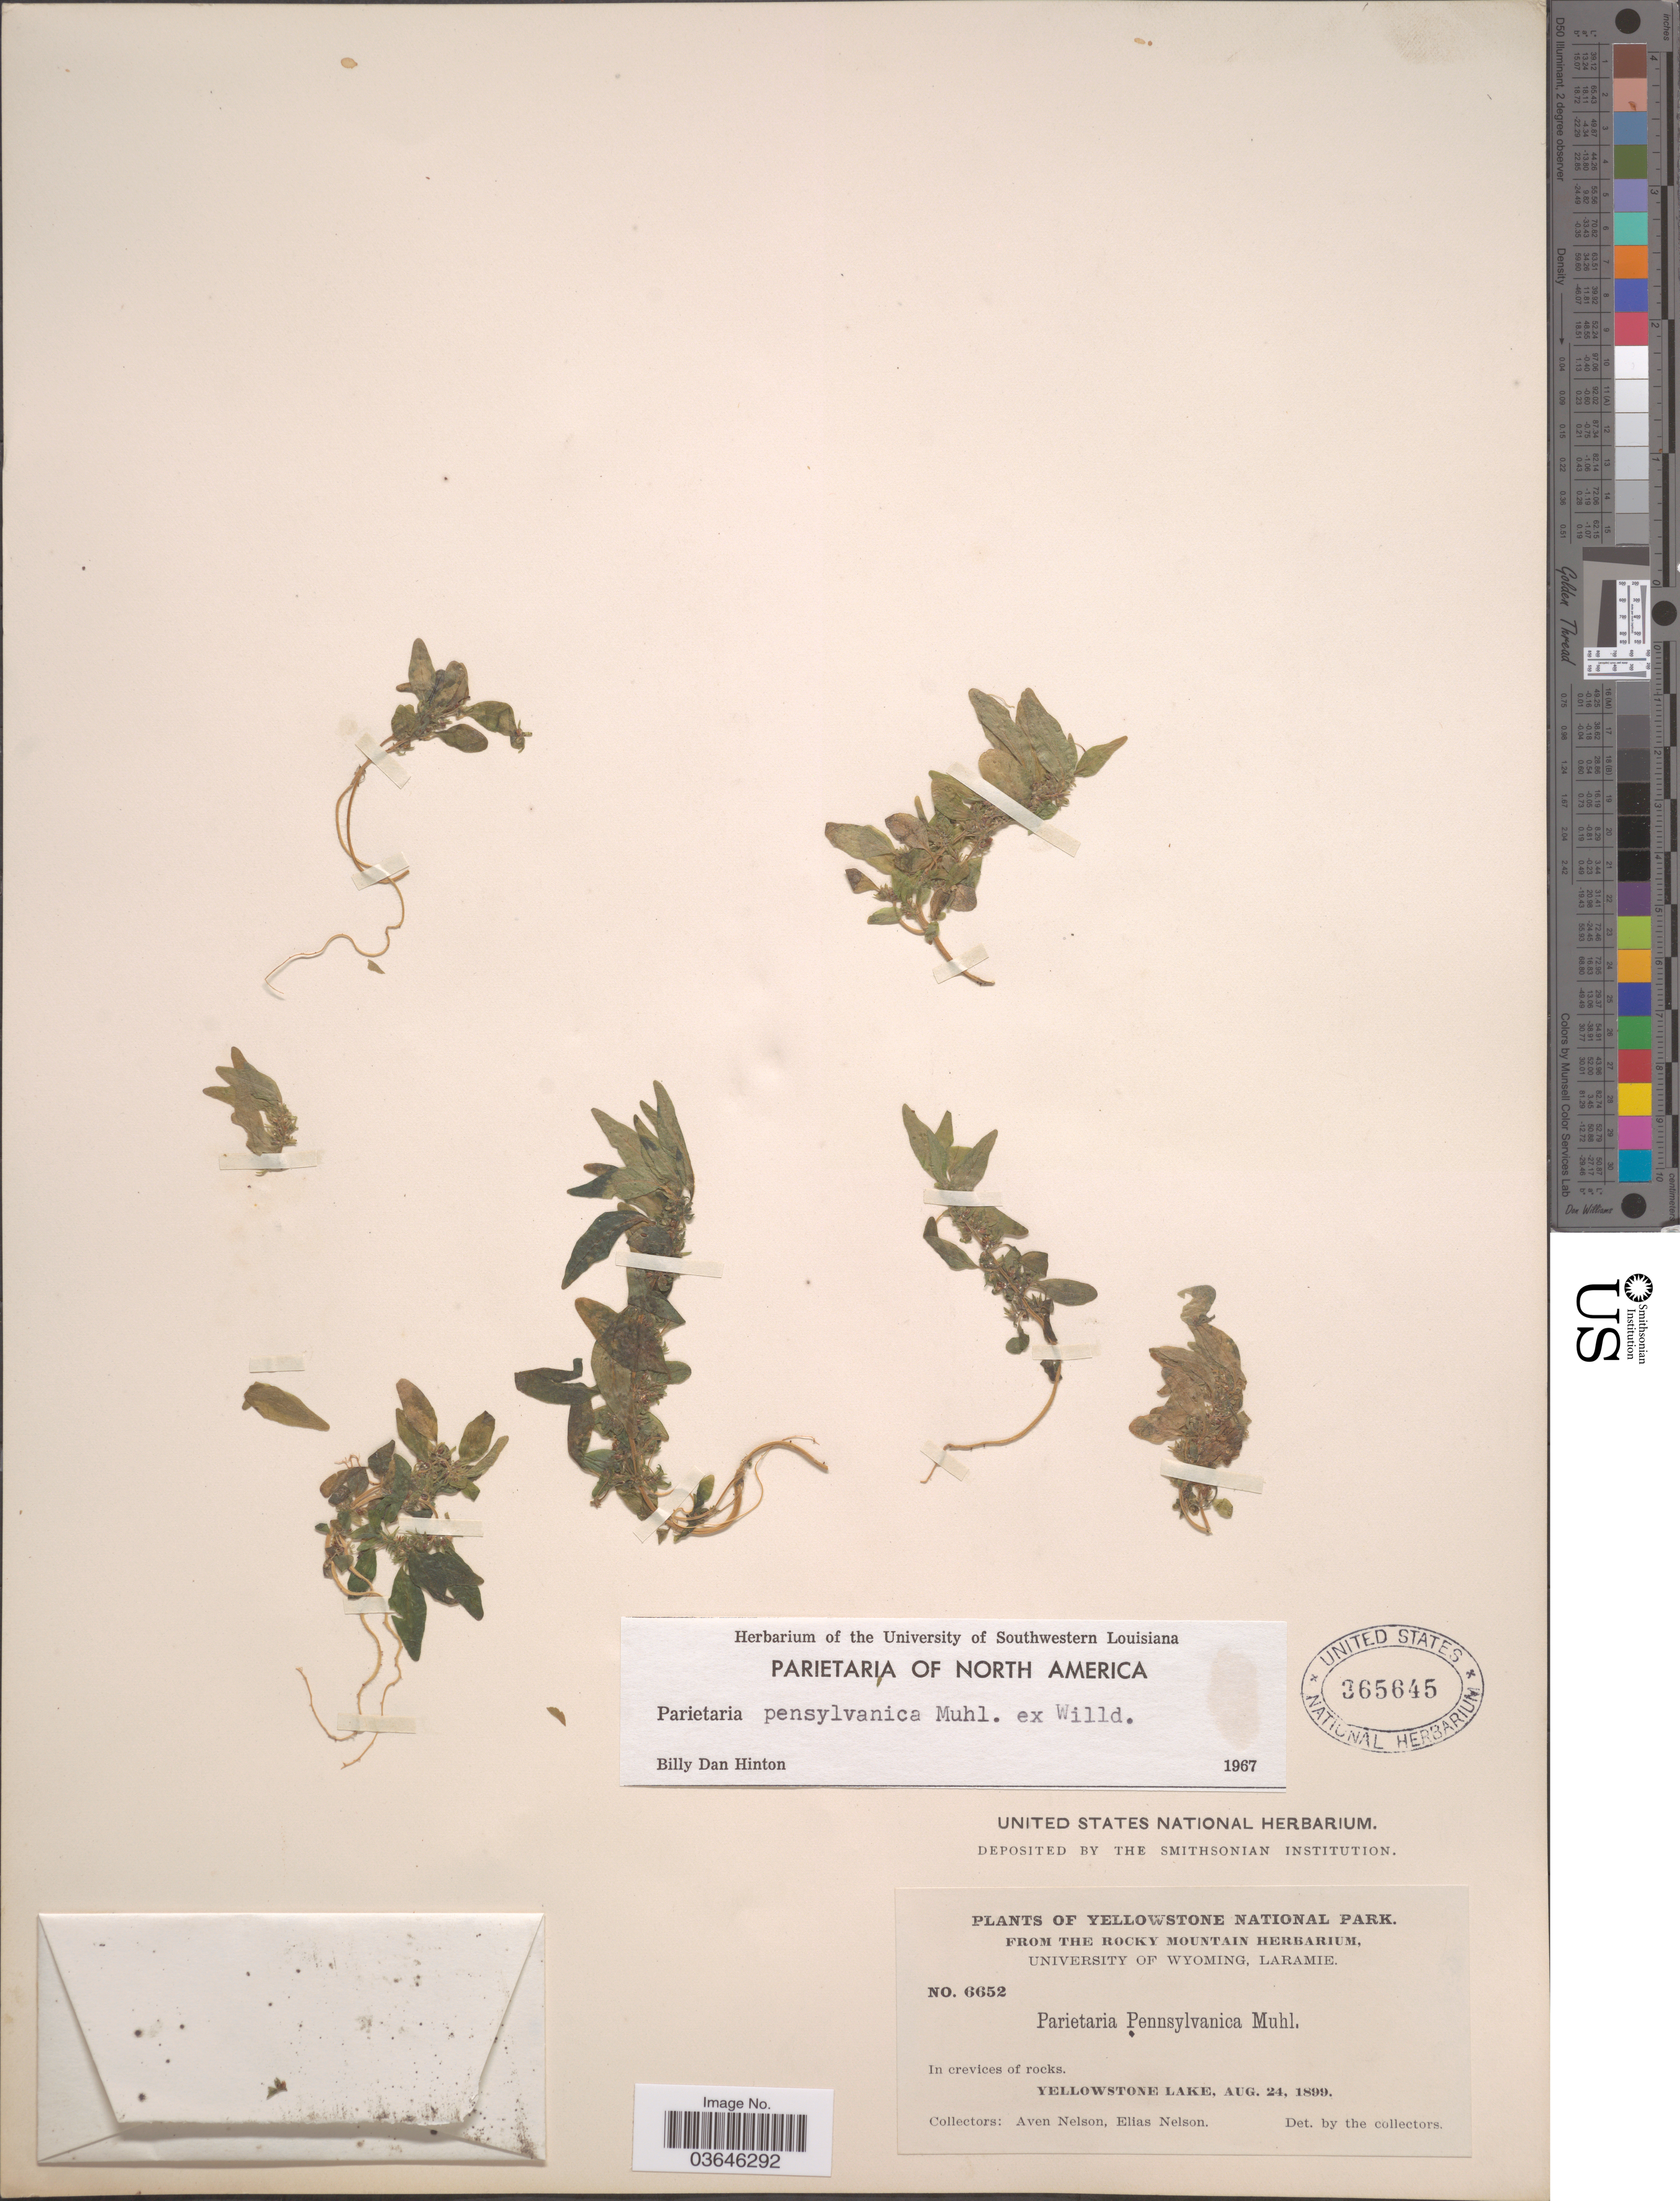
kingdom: Plantae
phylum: Tracheophyta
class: Magnoliopsida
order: Rosales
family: Urticaceae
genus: Parietaria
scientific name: Parietaria pensylvanica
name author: Muhl. ex Willd.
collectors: A. Nelson & E. Nelson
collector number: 6652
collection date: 1899-08-24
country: United States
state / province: Wyoming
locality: Yellowstone National Park. Yellowstone Lake.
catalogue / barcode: US 365645